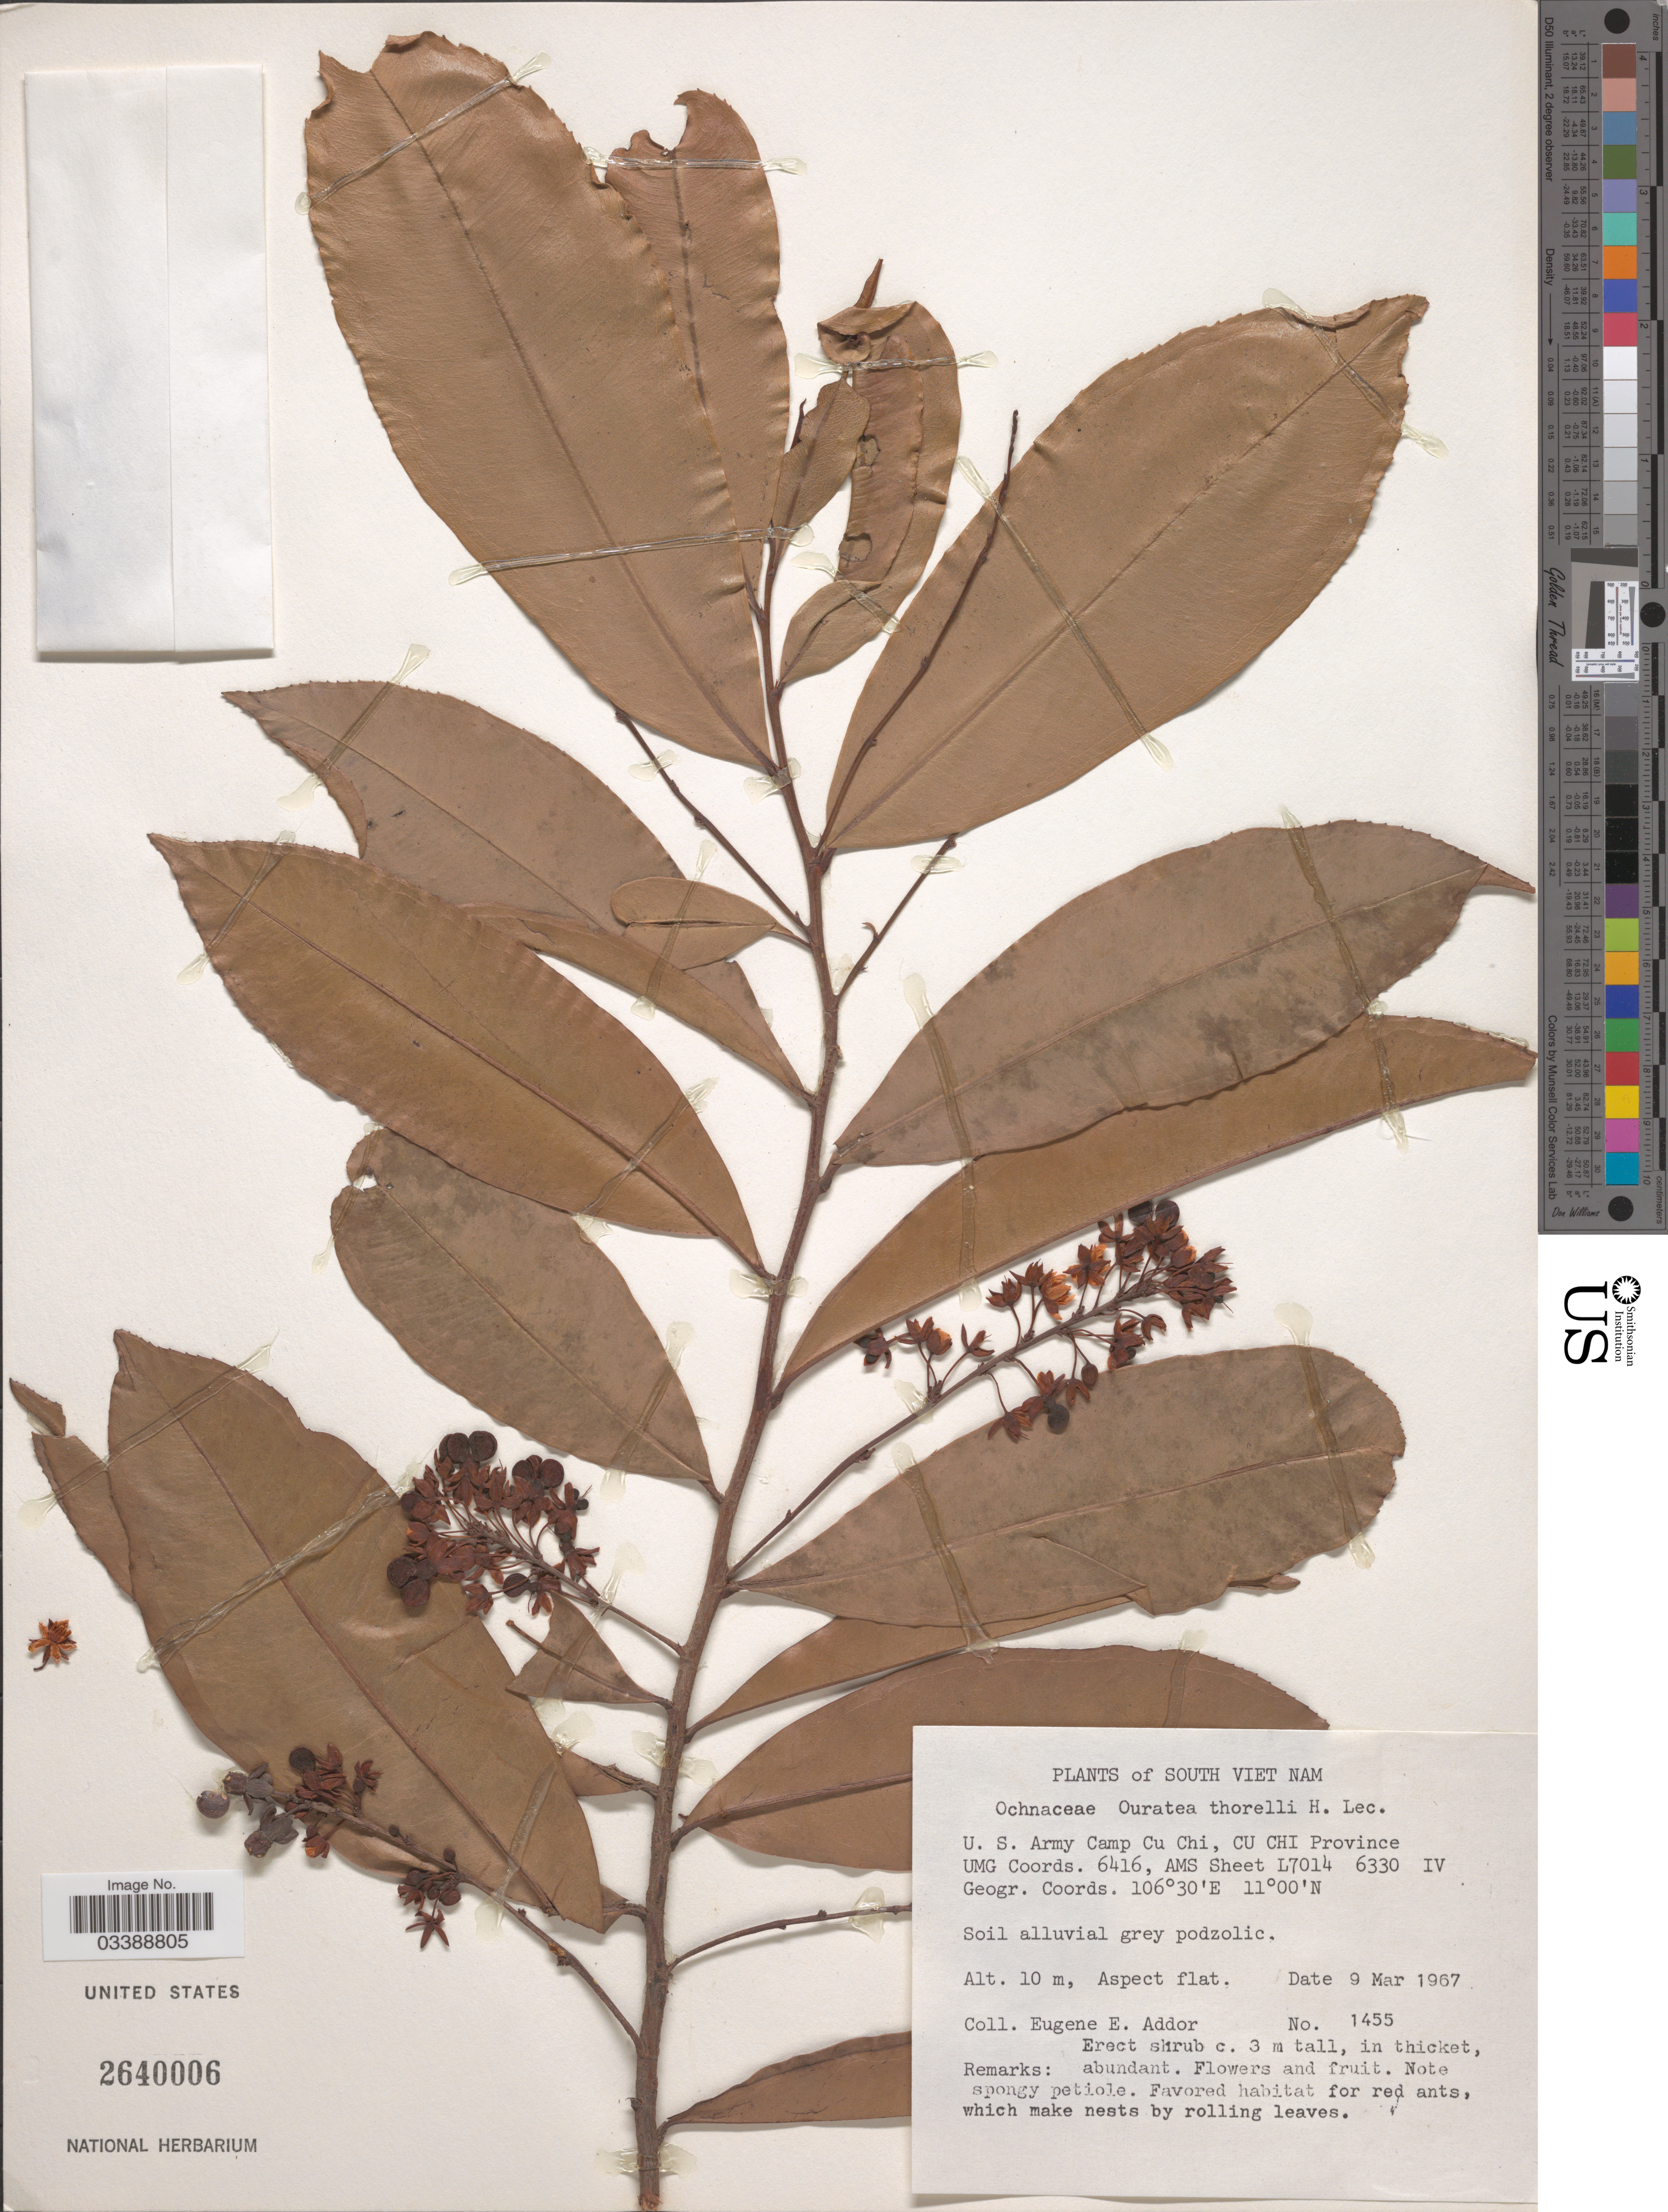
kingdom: Plantae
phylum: Tracheophyta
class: Magnoliopsida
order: Malpighiales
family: Ochnaceae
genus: Campylospermum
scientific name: Campylospermum serratum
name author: (Gaertn.) Bittrich & M.C.E. Amaral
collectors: E. E. Addor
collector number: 1455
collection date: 1967-03-09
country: Vietnam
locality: South Viet nam. U. S. Army Camp Cu Chi, Cu Chi Province UMG Coords. 6416, AMS Sheet L7014 6330 IV.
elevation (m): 10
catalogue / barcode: US 2640006